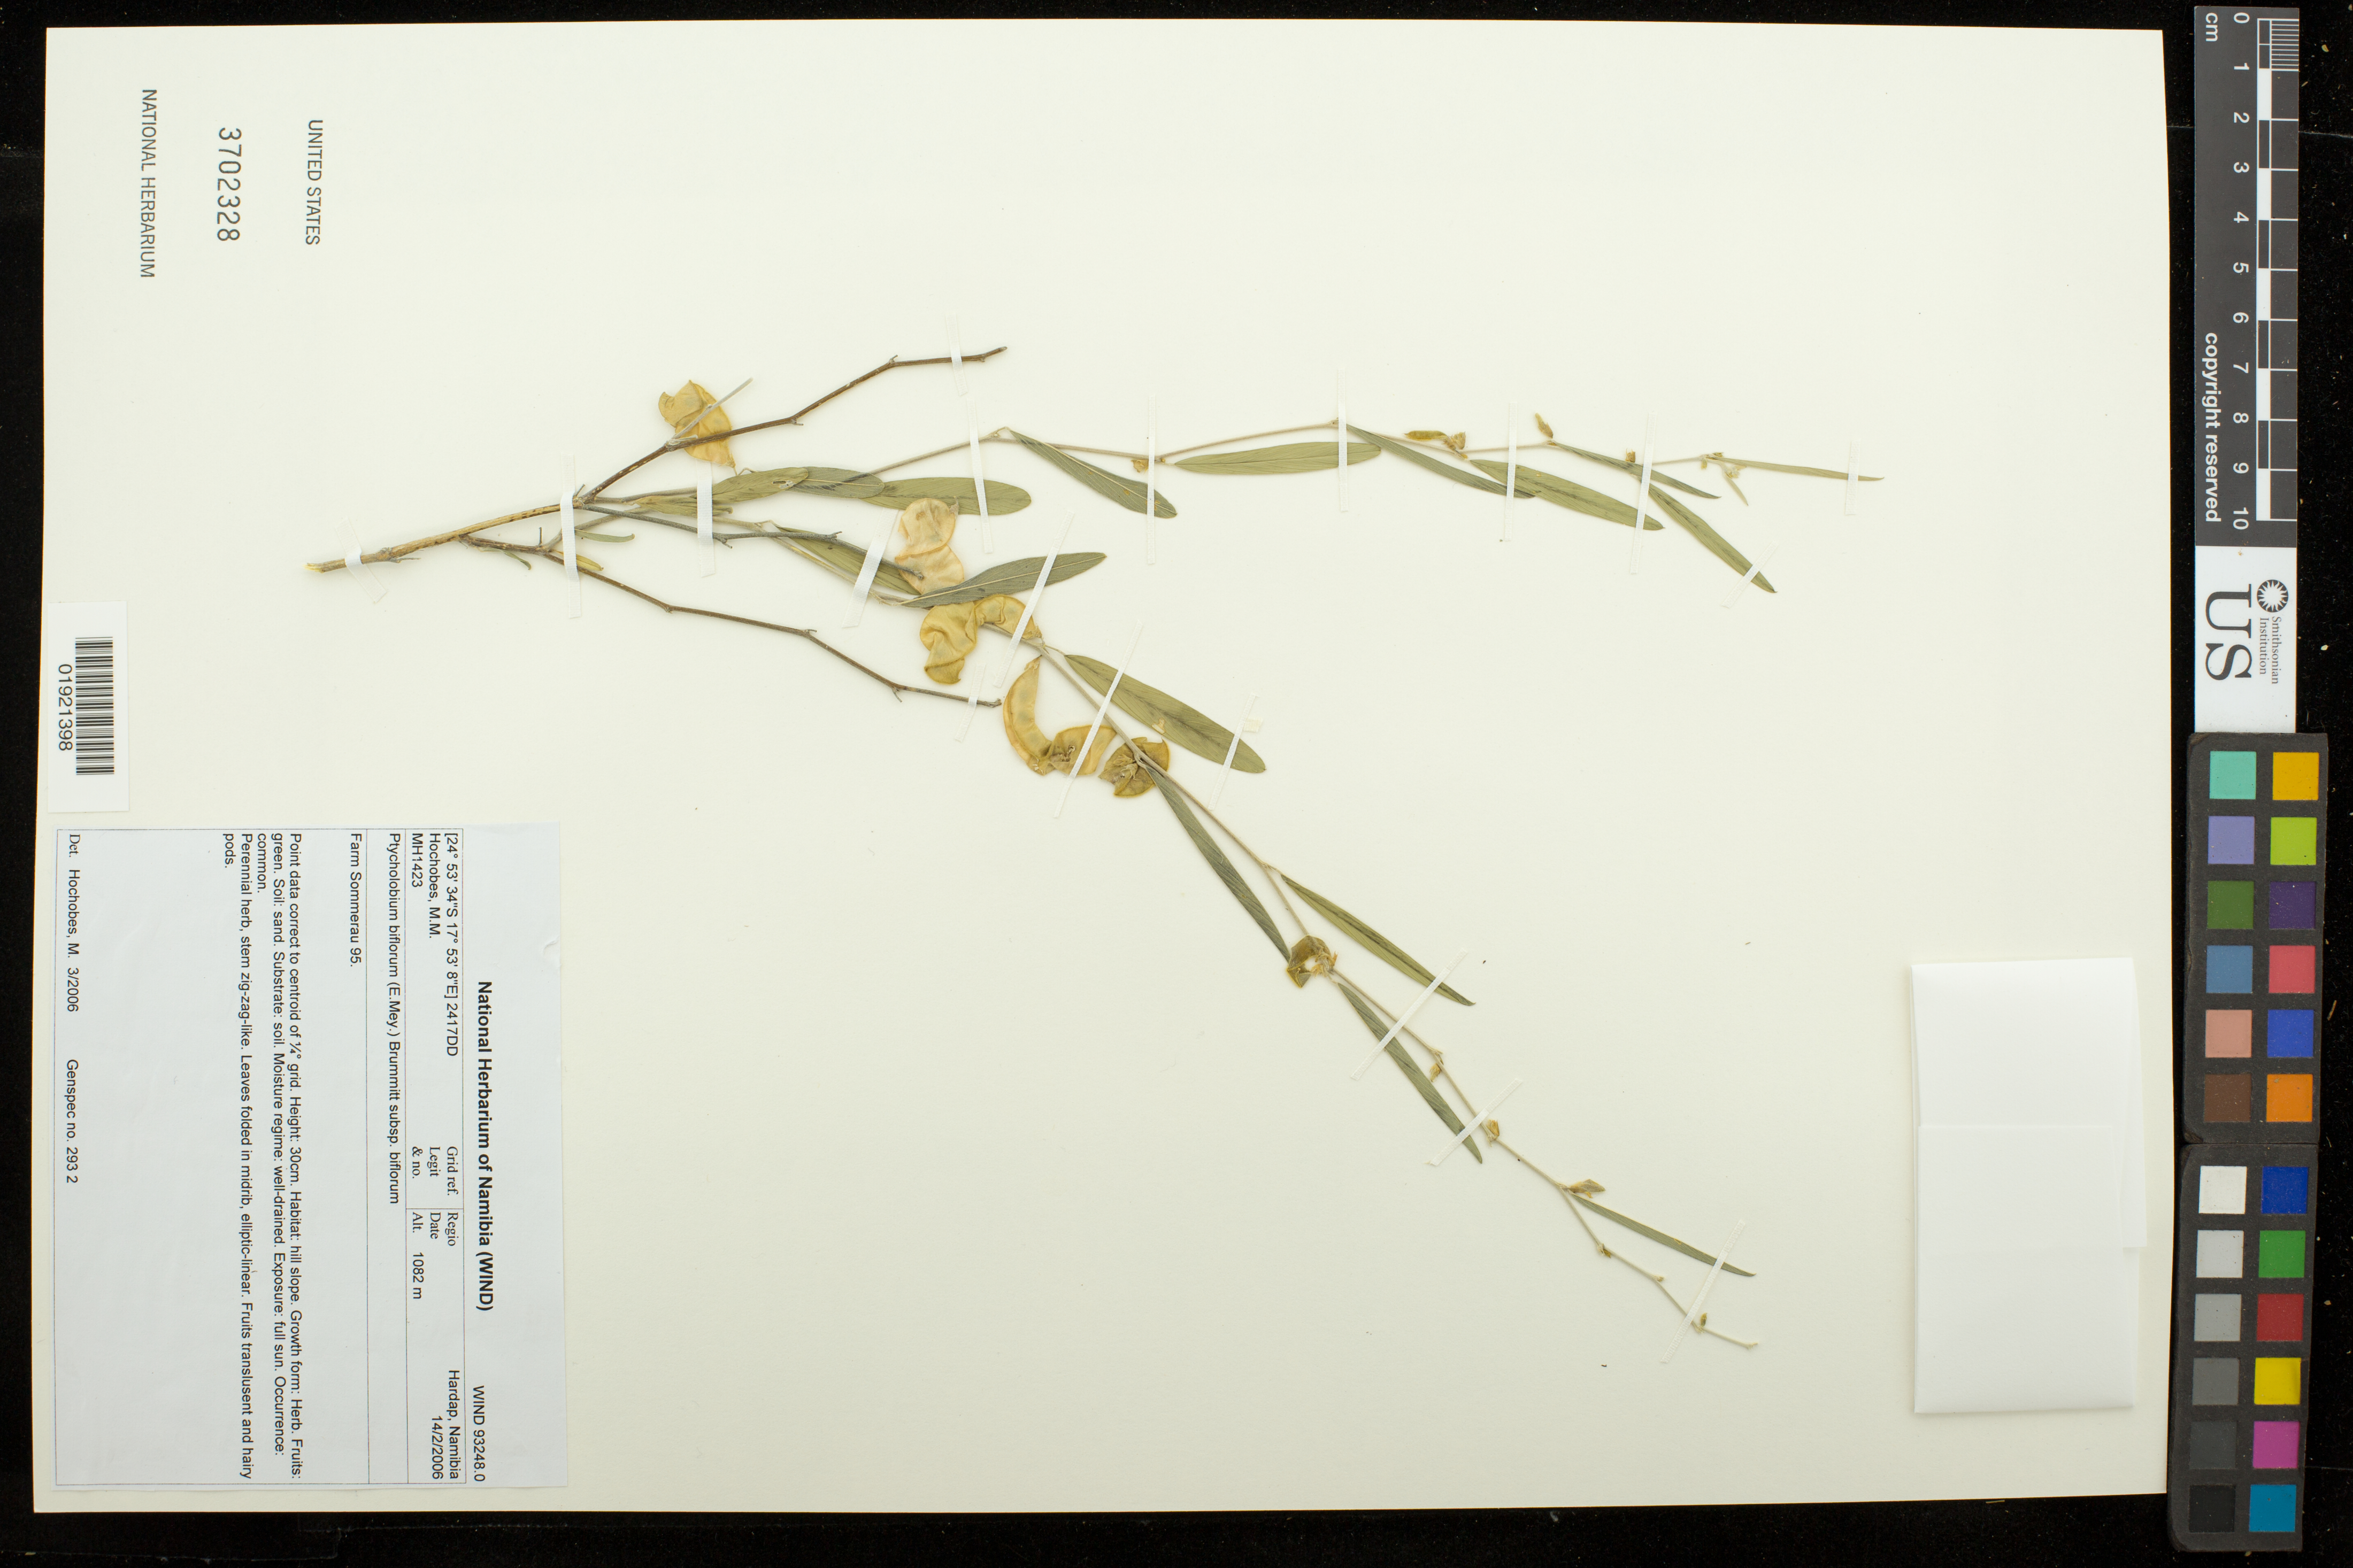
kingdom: Plantae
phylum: Tracheophyta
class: Magnoliopsida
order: Fabales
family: Fabaceae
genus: Ptycholobium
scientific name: Ptycholobium biflorum subsp. angolense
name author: (Baker) Brummitt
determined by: Hochobes, M. M.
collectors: M. Hochobes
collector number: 1423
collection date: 2006-02-14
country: Namibia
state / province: Hardap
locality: Farm Sommerau 95.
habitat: Hill slope. Sandy soil, well-drained. Full sun, common.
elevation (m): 1082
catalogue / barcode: US 3702328